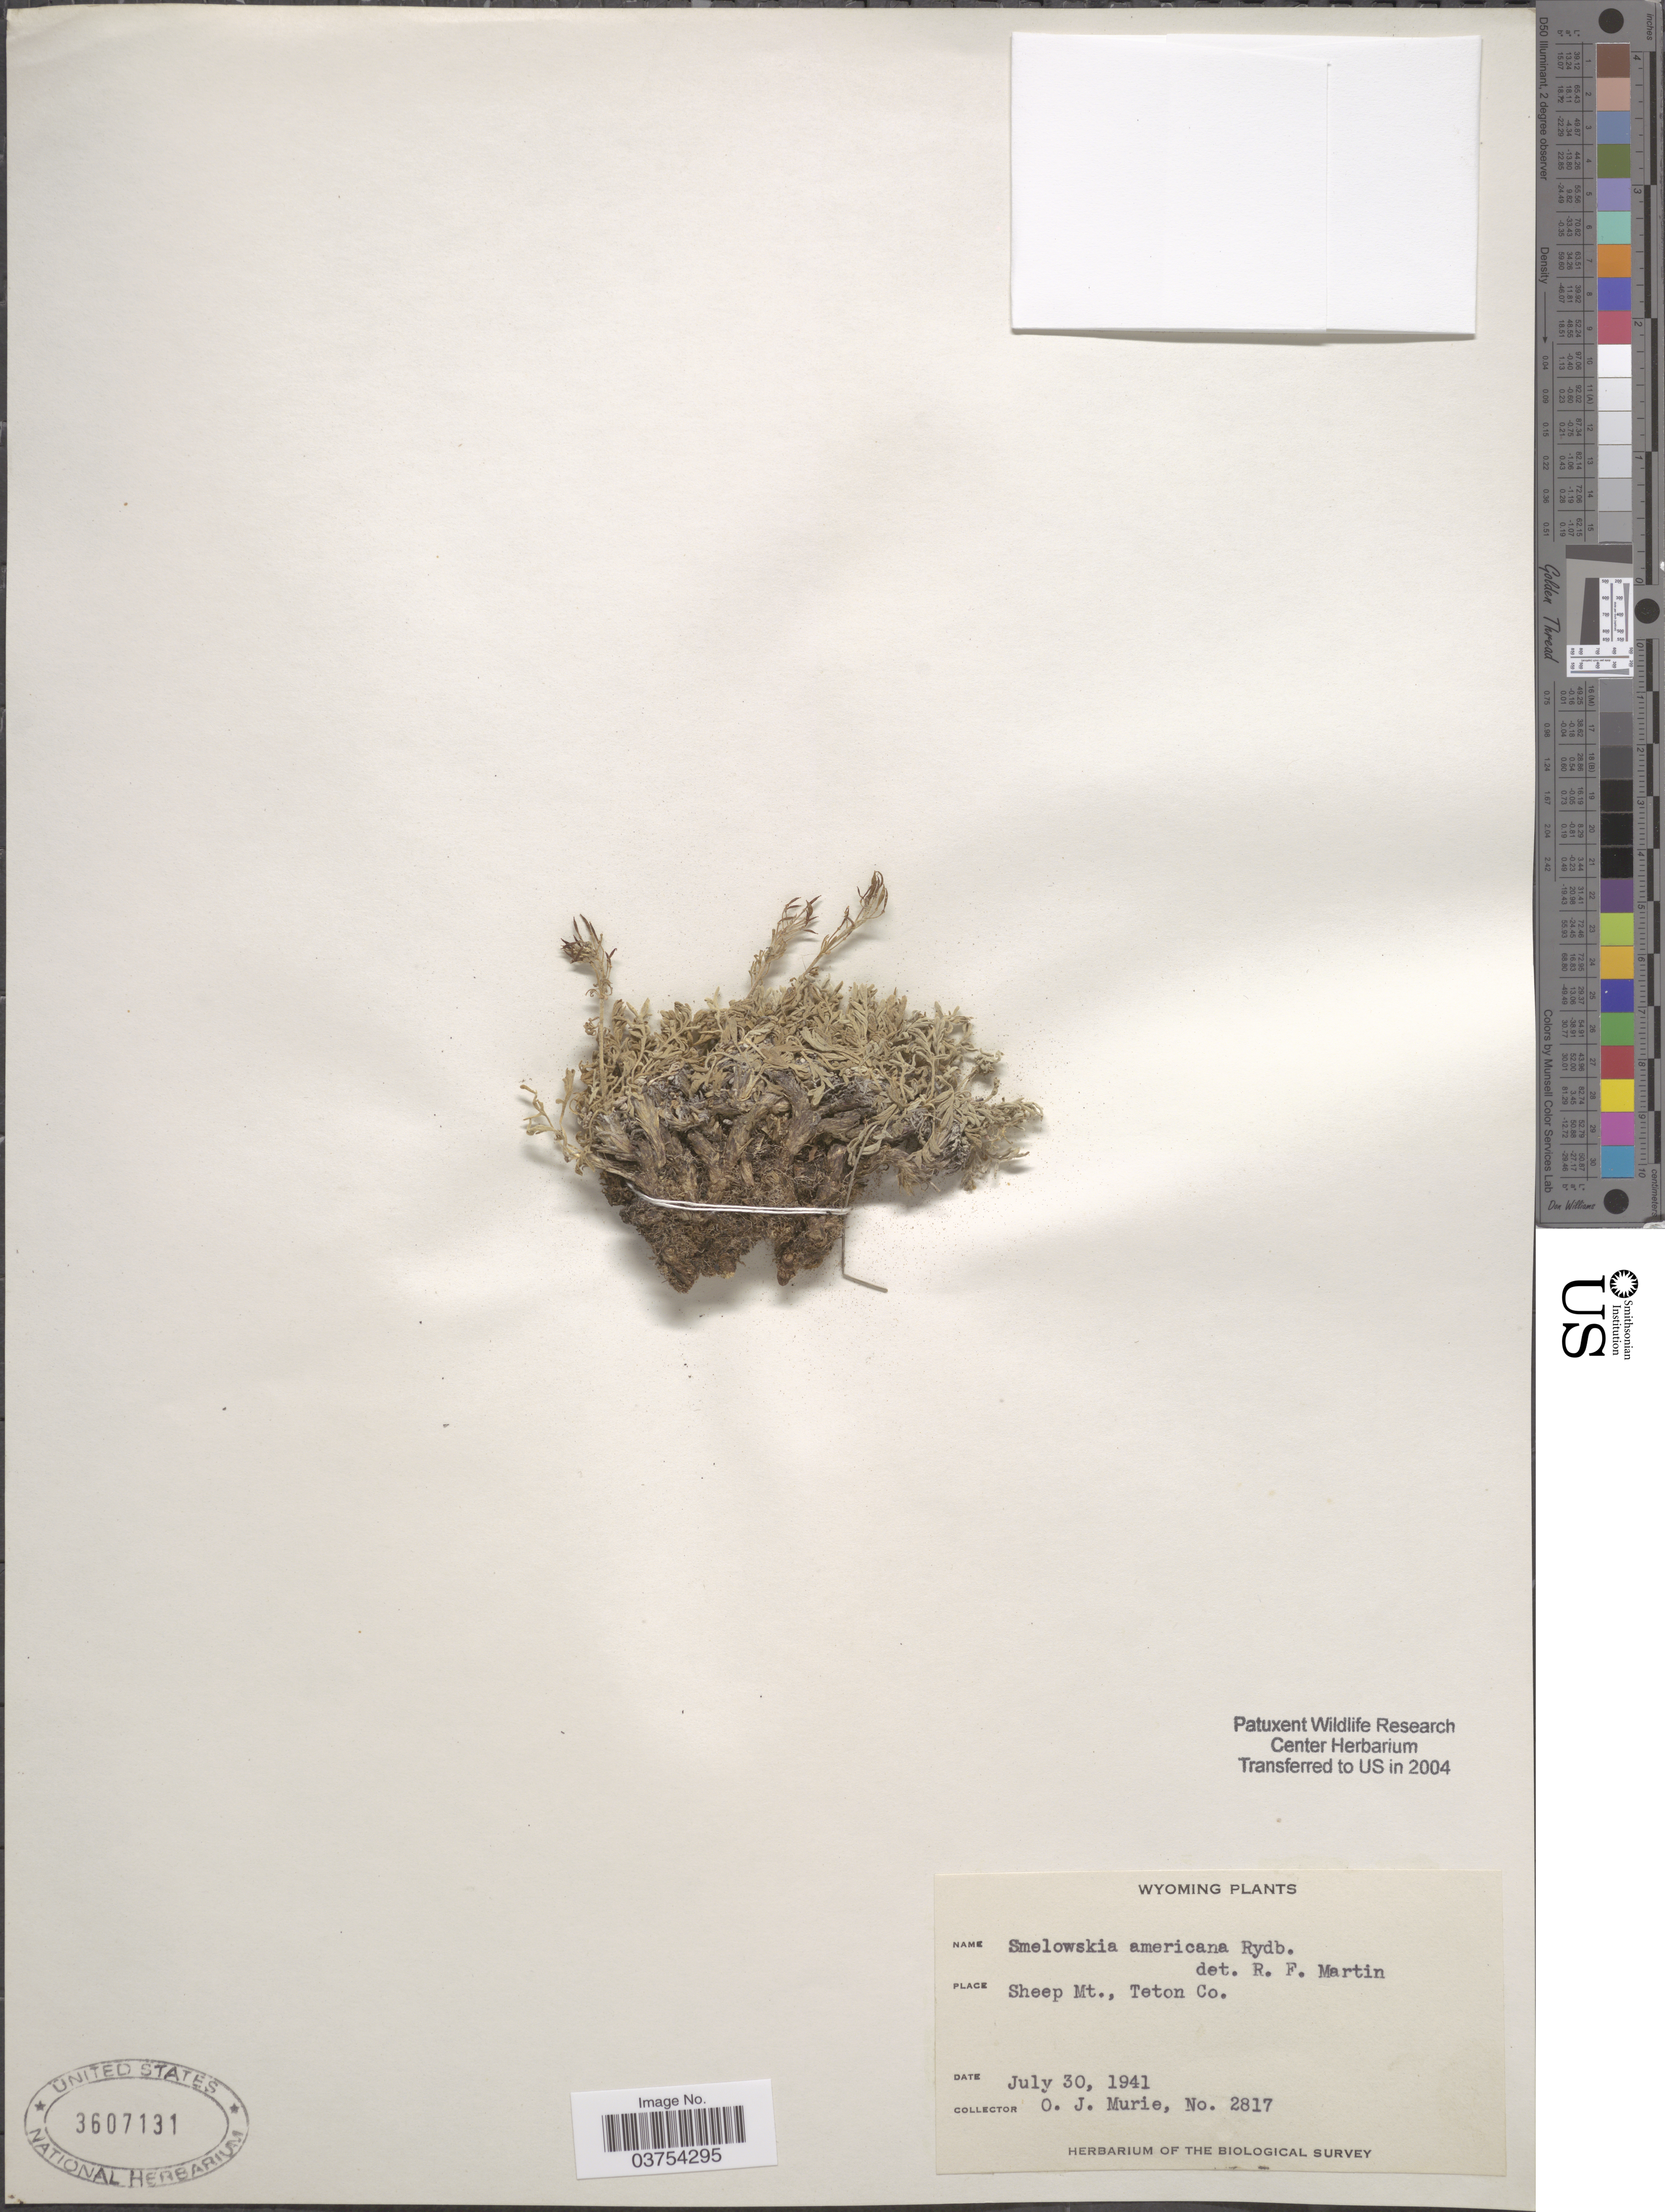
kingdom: Plantae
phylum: Tracheophyta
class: Magnoliopsida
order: Brassicales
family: Brassicaceae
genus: Smelowskia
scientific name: Smelowskia calycina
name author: (Stephan) C.A. Mey.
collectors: O. Murie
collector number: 2817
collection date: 1941-07-30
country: United States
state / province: Wyoming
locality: Sheep Mt., Teton Co.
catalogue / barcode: US 3607131